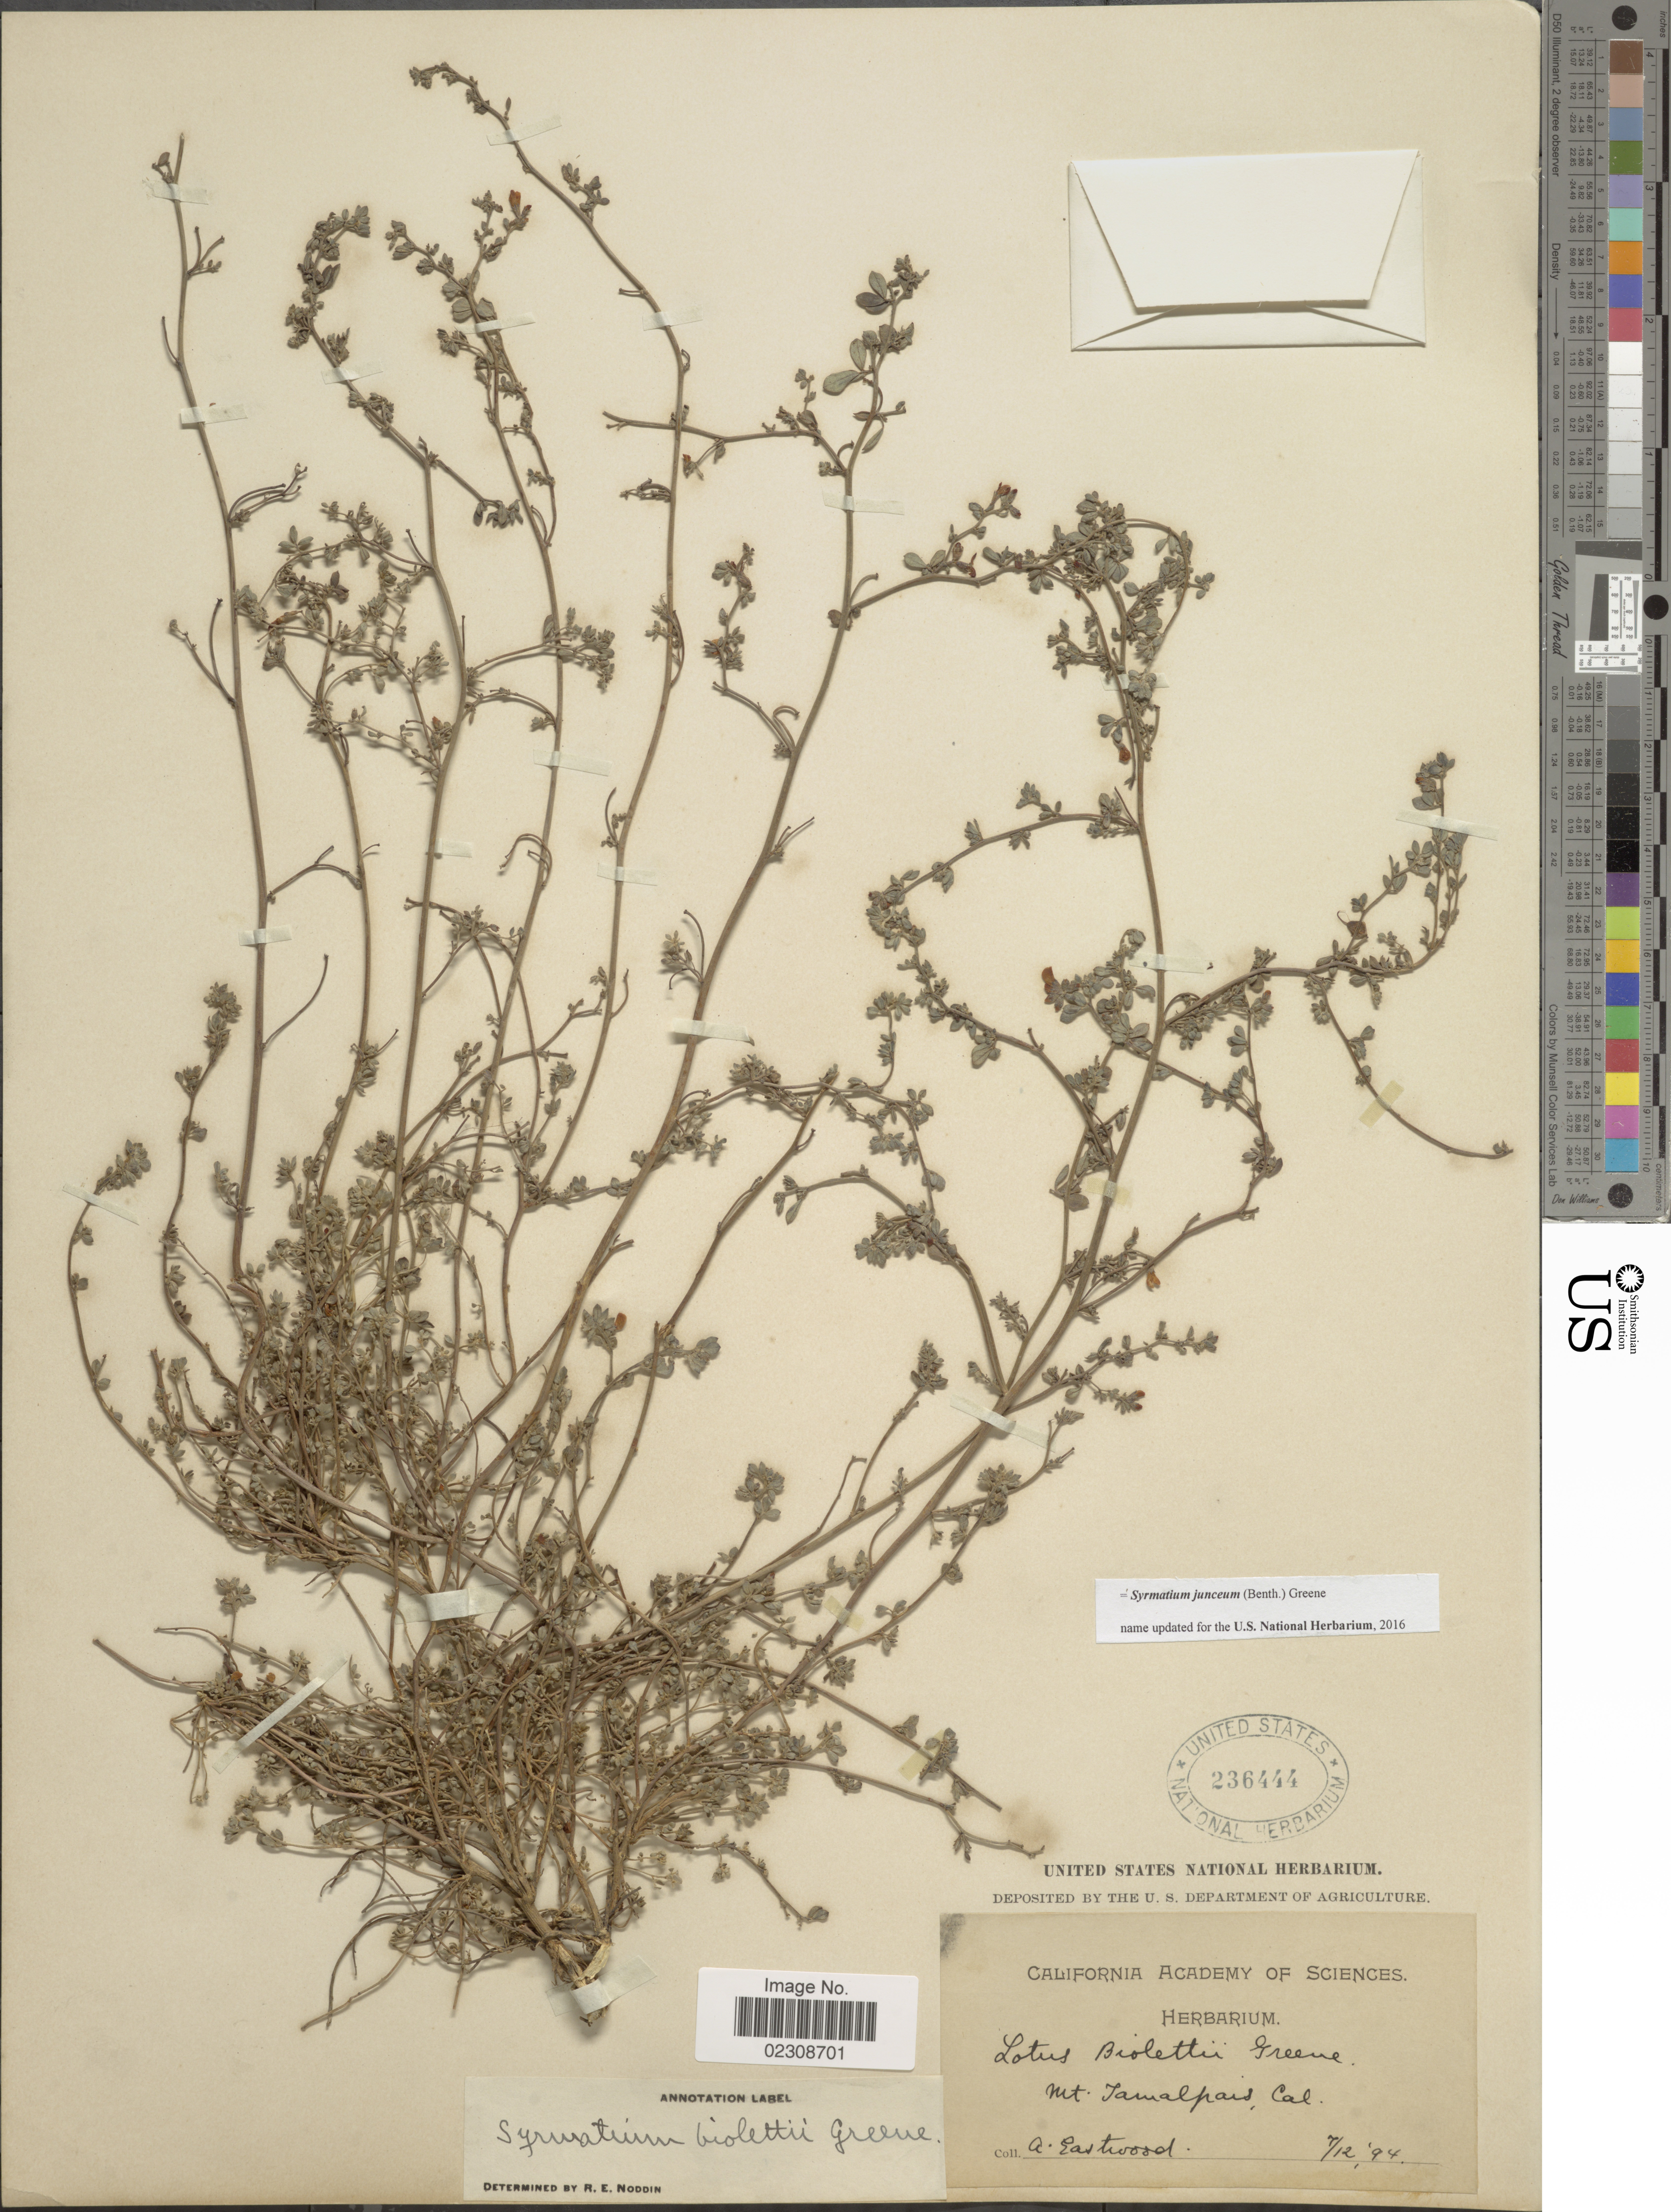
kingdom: Plantae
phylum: Tracheophyta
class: Magnoliopsida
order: Fabales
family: Fabaceae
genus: Syrmatium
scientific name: Syrmatium junceum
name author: (Benth.) Greene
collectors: A. Eastwood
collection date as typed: Transcribed d/m/y: 12/7/94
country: United States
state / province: California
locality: Mt. Jamalpais, Cal.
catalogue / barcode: US 236444